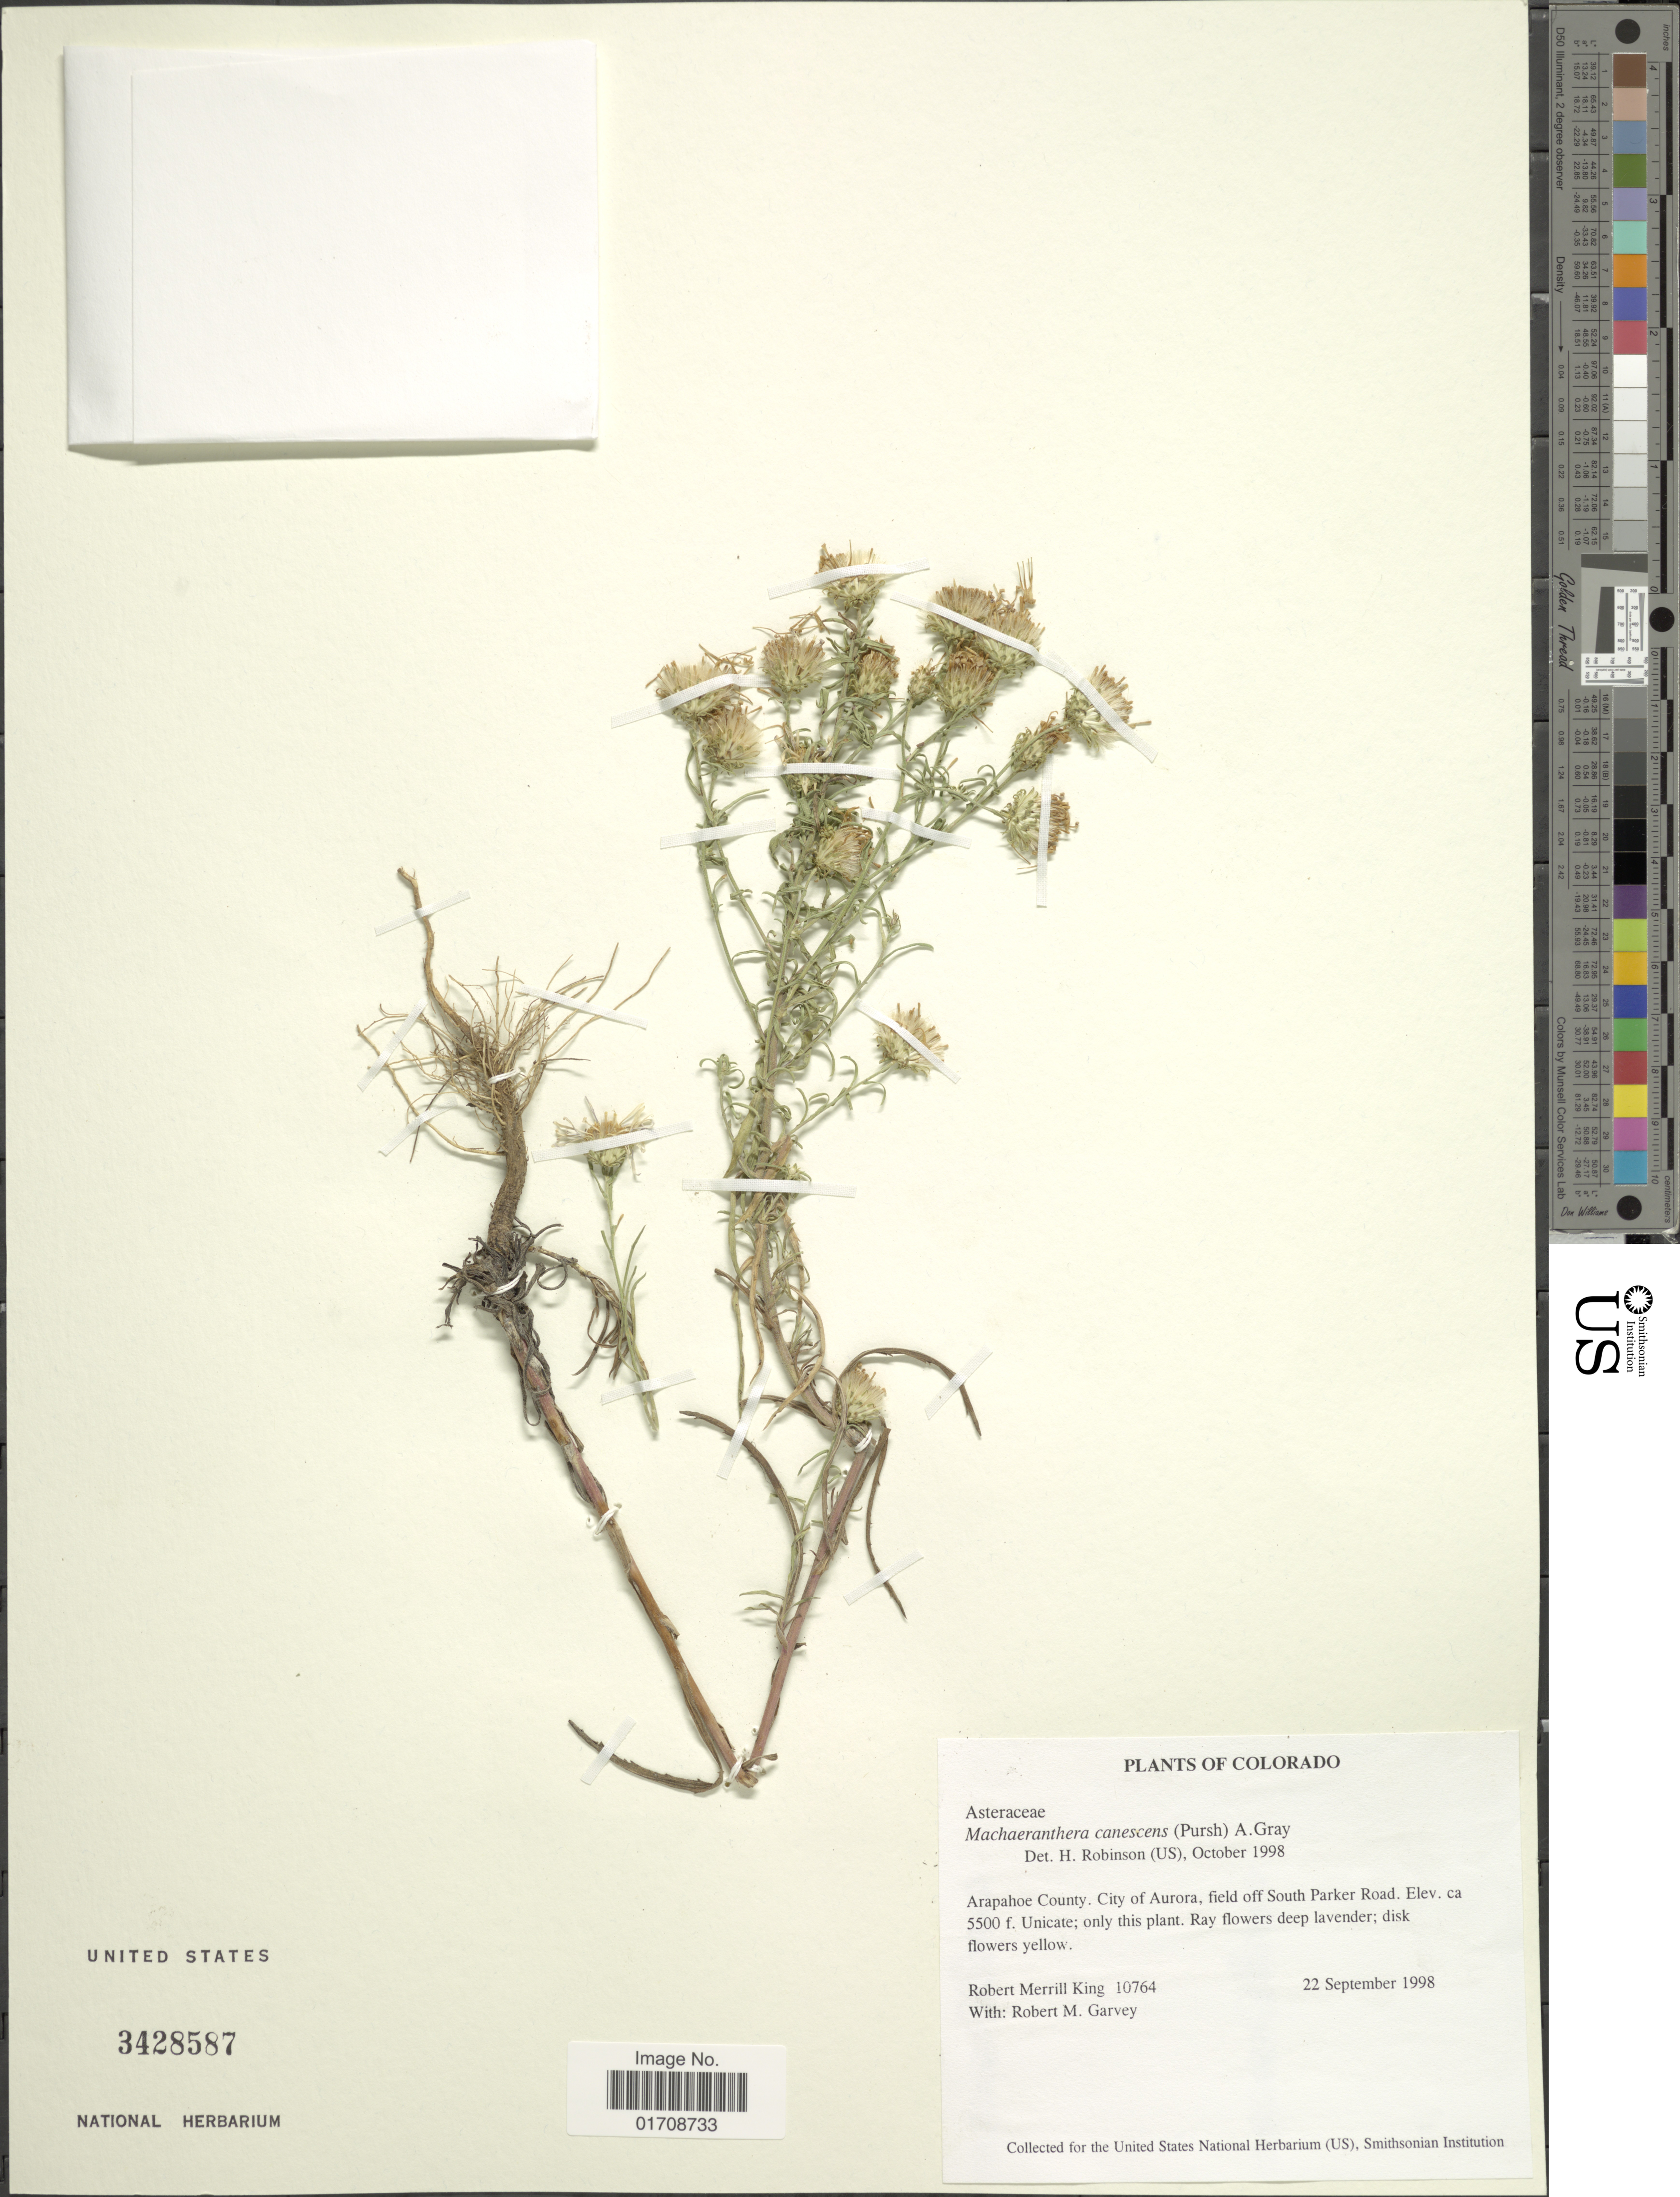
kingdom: Plantae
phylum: Tracheophyta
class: Magnoliopsida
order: Asterales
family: Asteraceae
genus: Machaeranthera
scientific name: Machaeranthera canescens var. leucanthemifolius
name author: (Greene) S.L. Welsh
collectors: R. M. King & R. Garvey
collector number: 10764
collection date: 1998-09-22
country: United States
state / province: Colorado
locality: Arapahoe County, City of Aurora, field off South Parker Road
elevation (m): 1676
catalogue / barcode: US 3428587